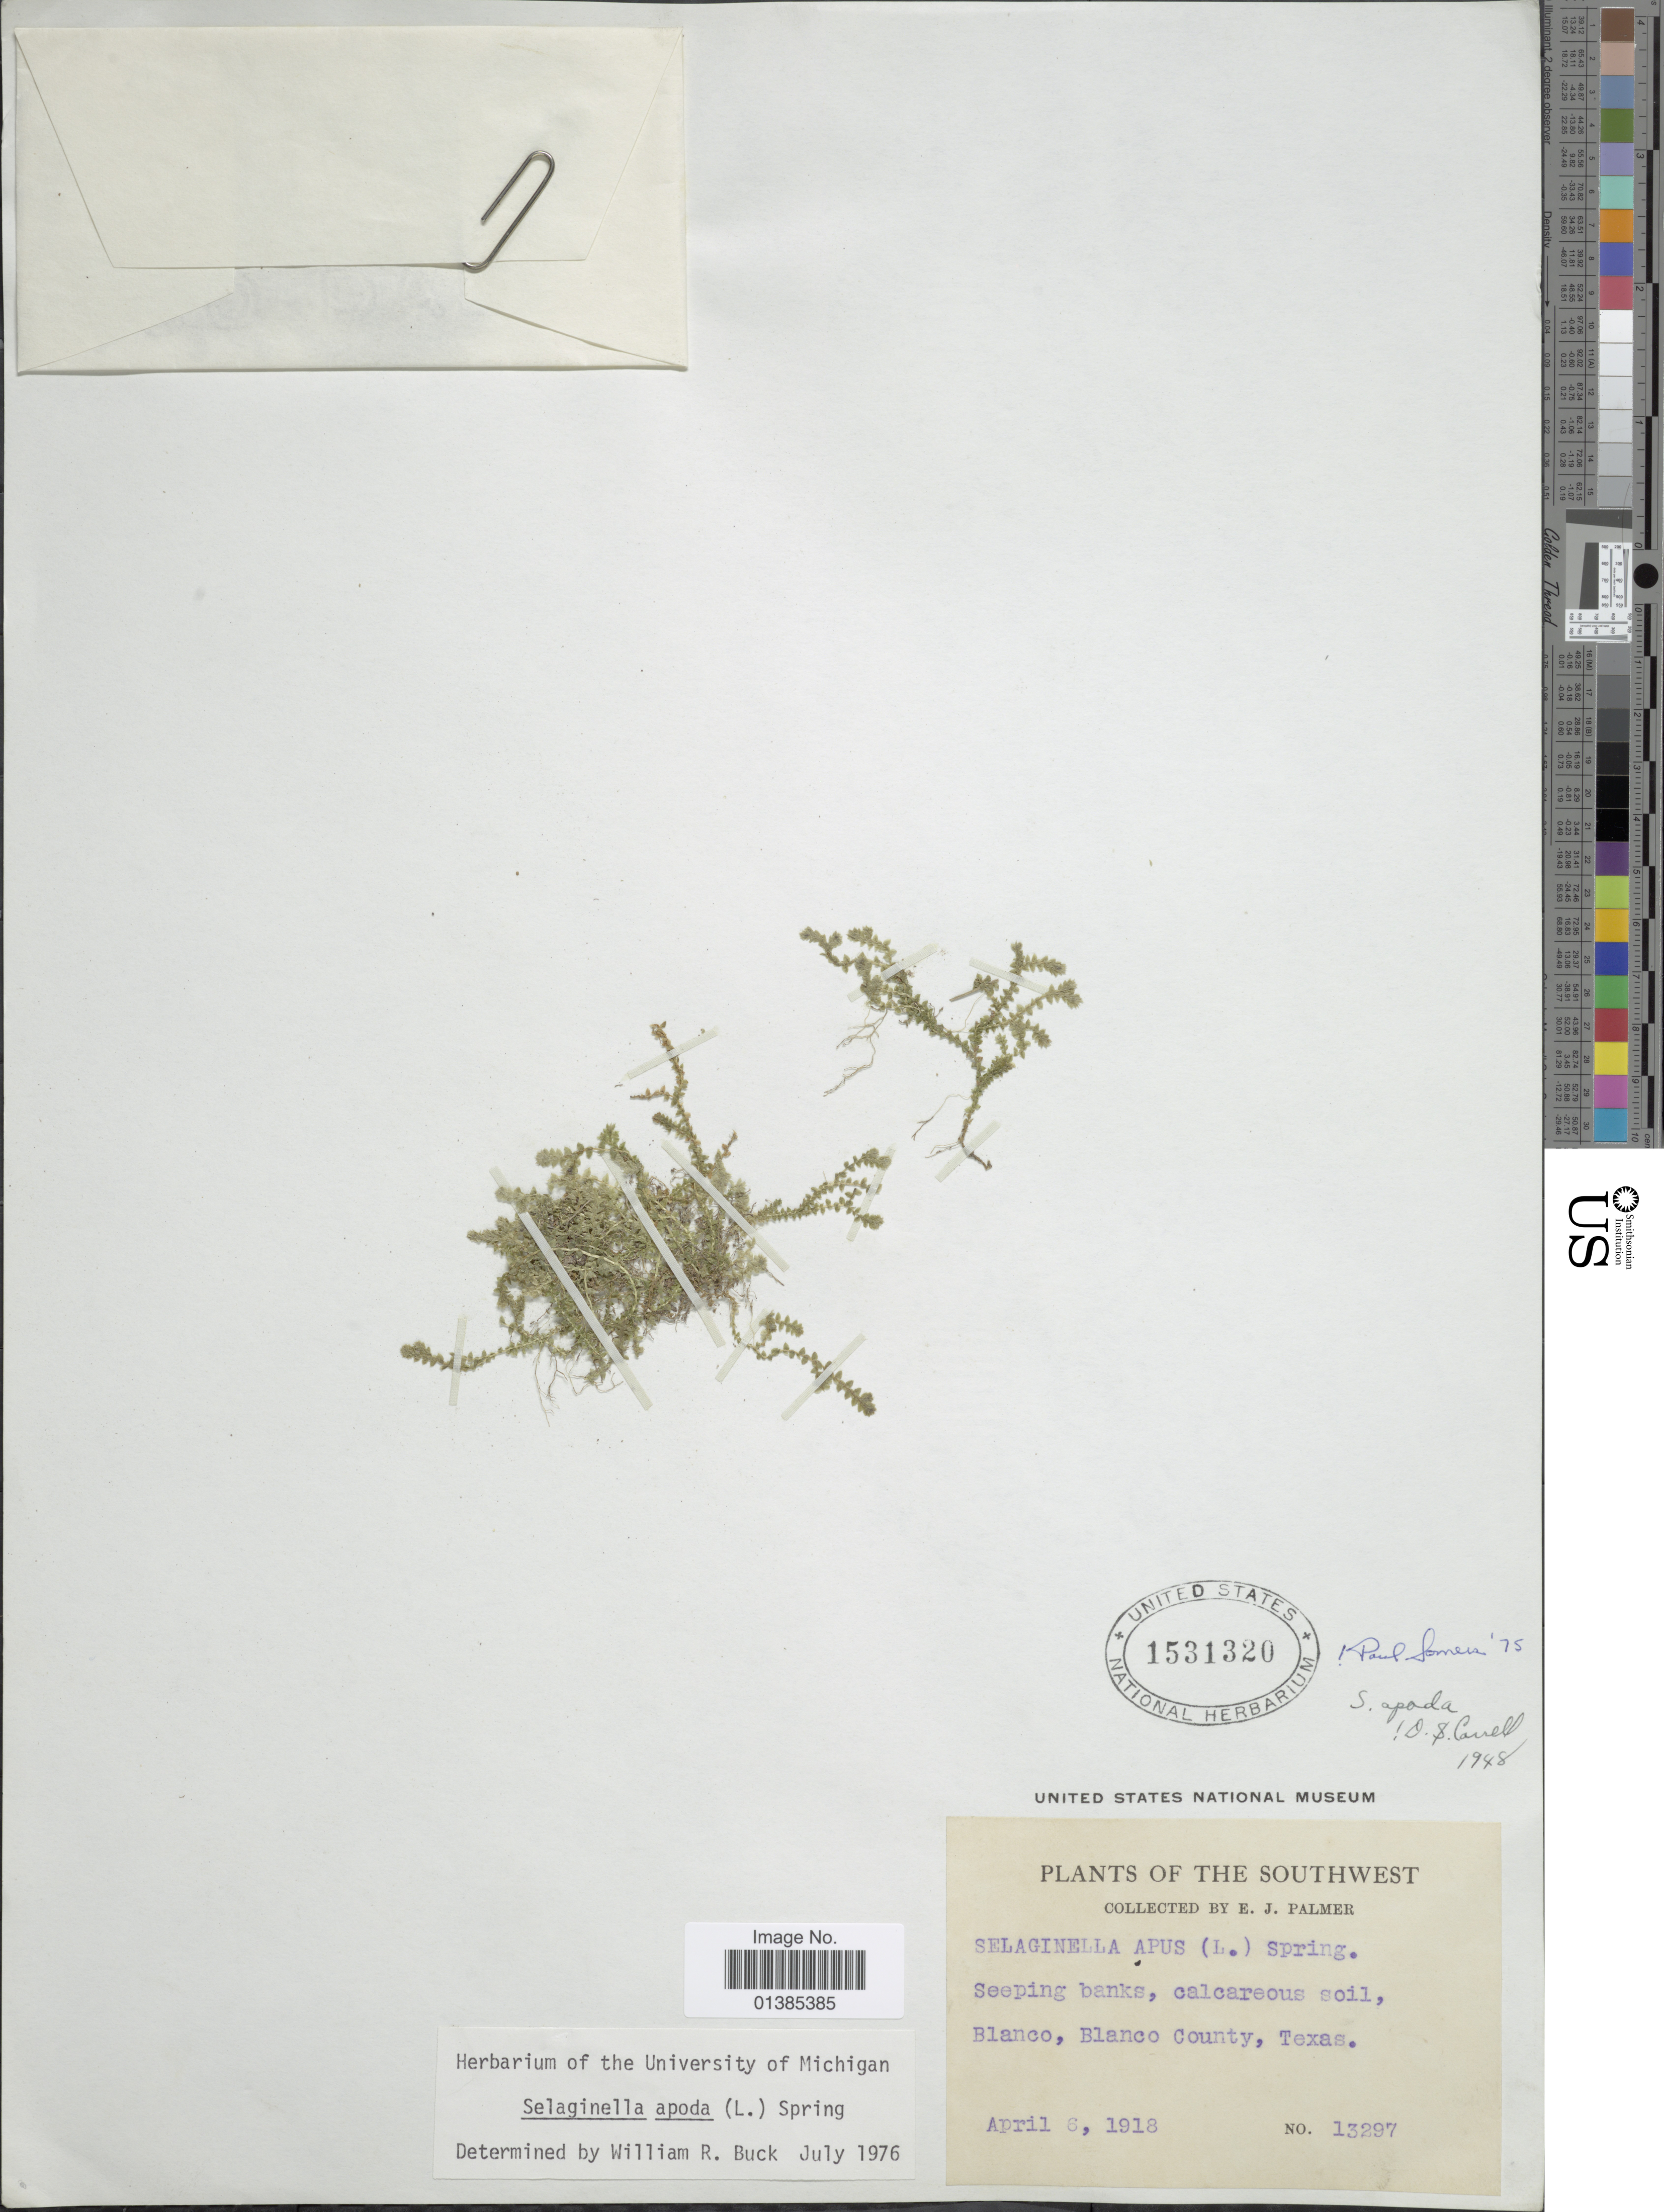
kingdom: Plantae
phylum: Tracheophyta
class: Lycopodiopsida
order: Selaginellales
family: Selaginellaceae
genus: Selaginella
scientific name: Selaginella apus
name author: Spring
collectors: E. J. Palmer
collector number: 13297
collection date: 1918-04-06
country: United States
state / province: Texas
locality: Seeping banks, calcareous soil, Blanco, Blanco County.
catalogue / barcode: US 1531320